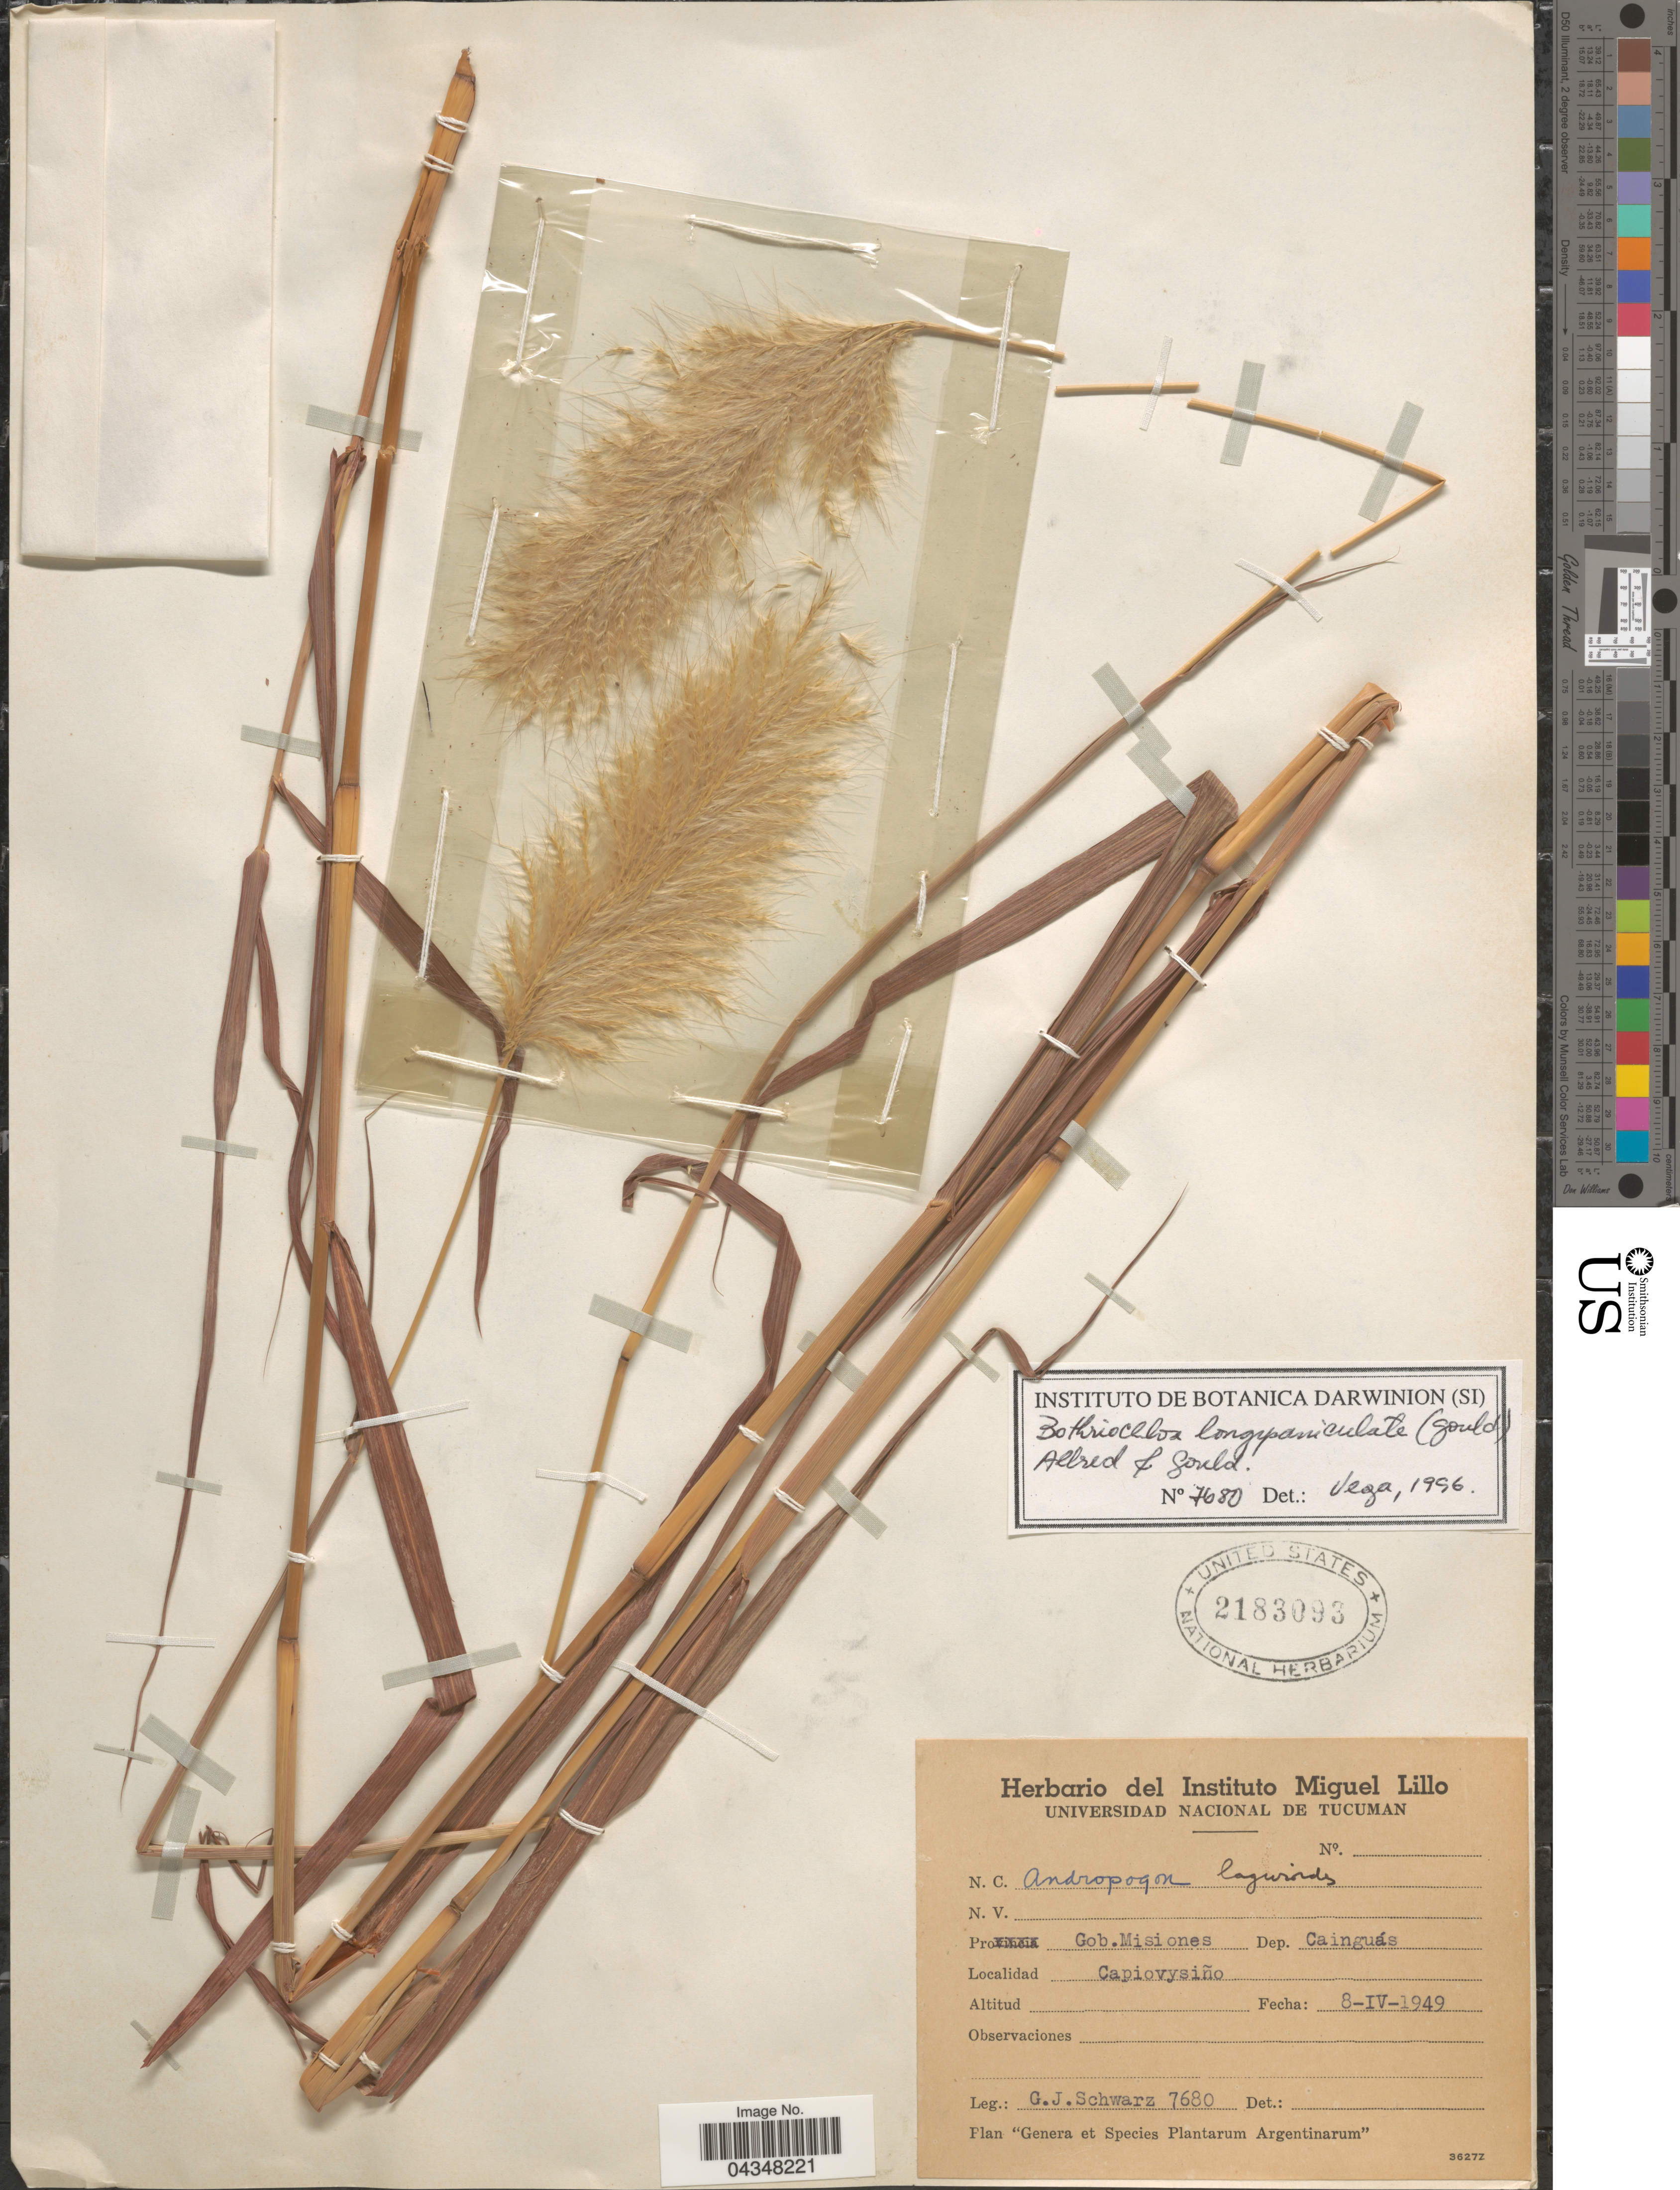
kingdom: Plantae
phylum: Tracheophyta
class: Liliopsida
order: Poales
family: Poaceae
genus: Bothriochloa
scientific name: Bothriochloa longipaniculata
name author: (Gould) Allred & Gould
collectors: G. J. Schwarz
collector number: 7680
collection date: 1949-04-08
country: Argentina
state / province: Misiones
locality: Gob. Misiones. Dep. Cainguás. Capiovysiño.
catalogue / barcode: US 2183093